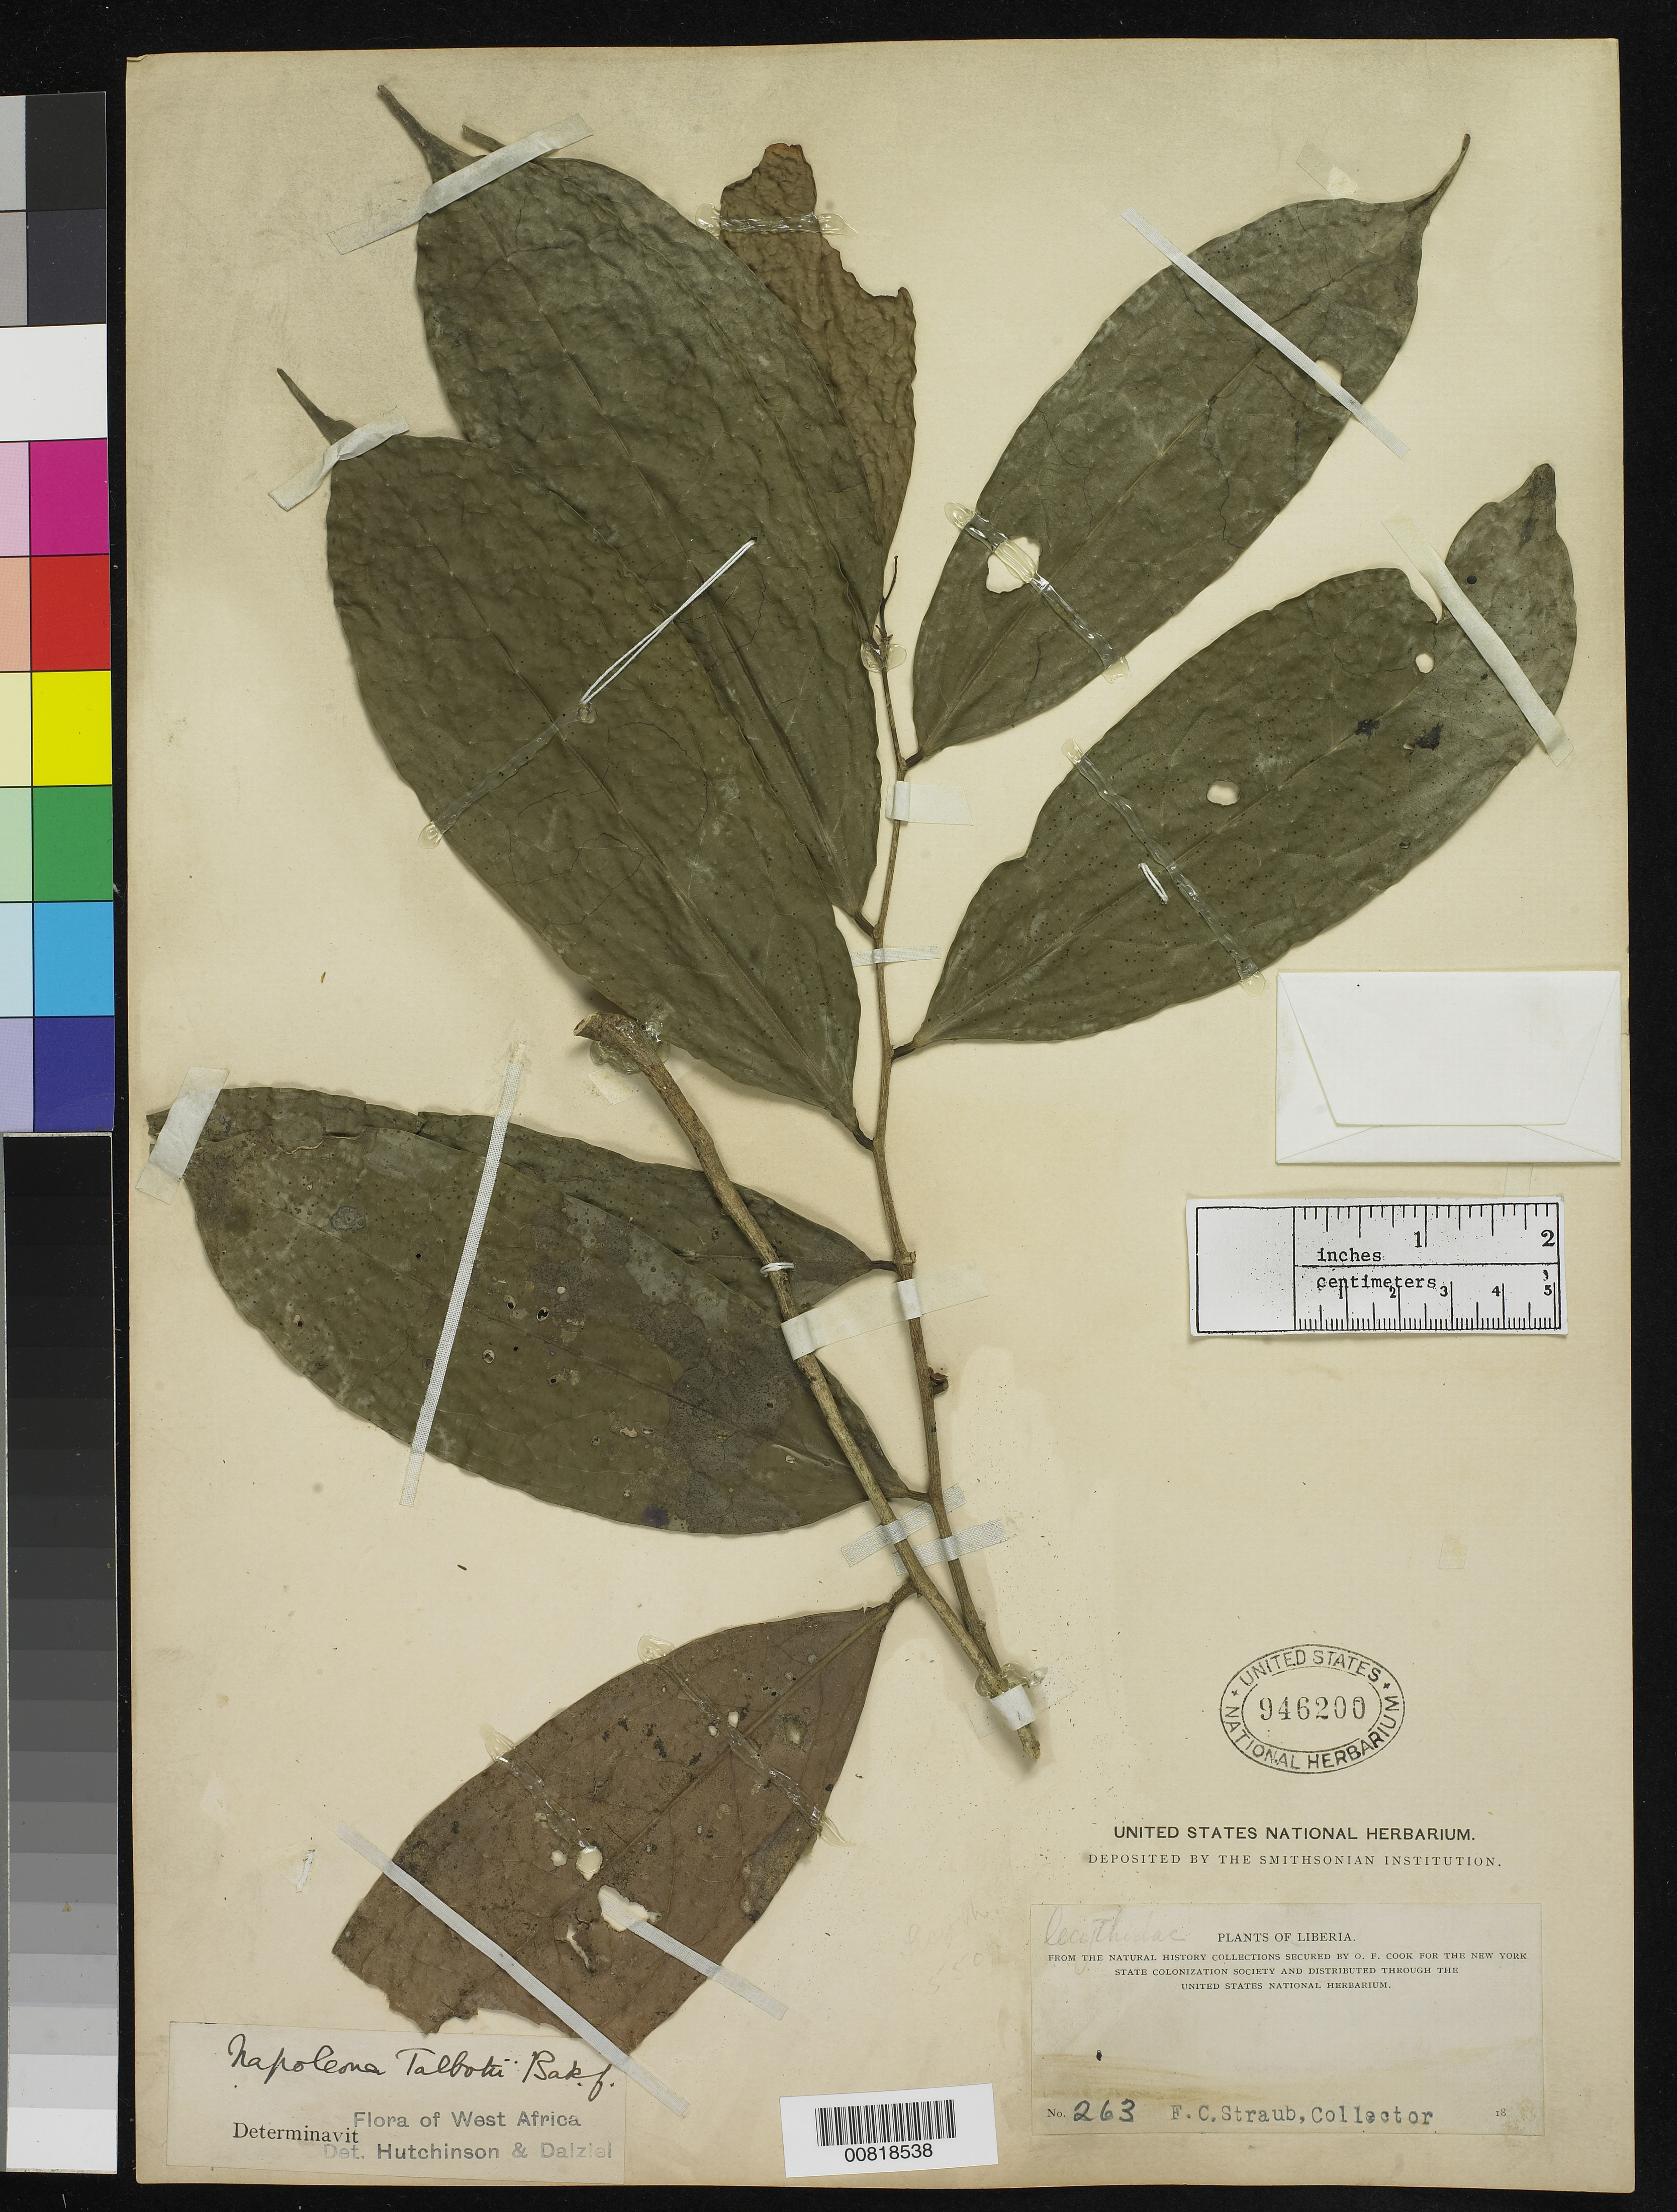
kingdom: Plantae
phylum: Tracheophyta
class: Magnoliopsida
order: Ericales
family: Lecythidaceae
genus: Napoleonaea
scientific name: Napoleonaea talbotii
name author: Baker f.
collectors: F. Straub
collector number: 263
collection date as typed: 18--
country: Liberia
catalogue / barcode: US 946200